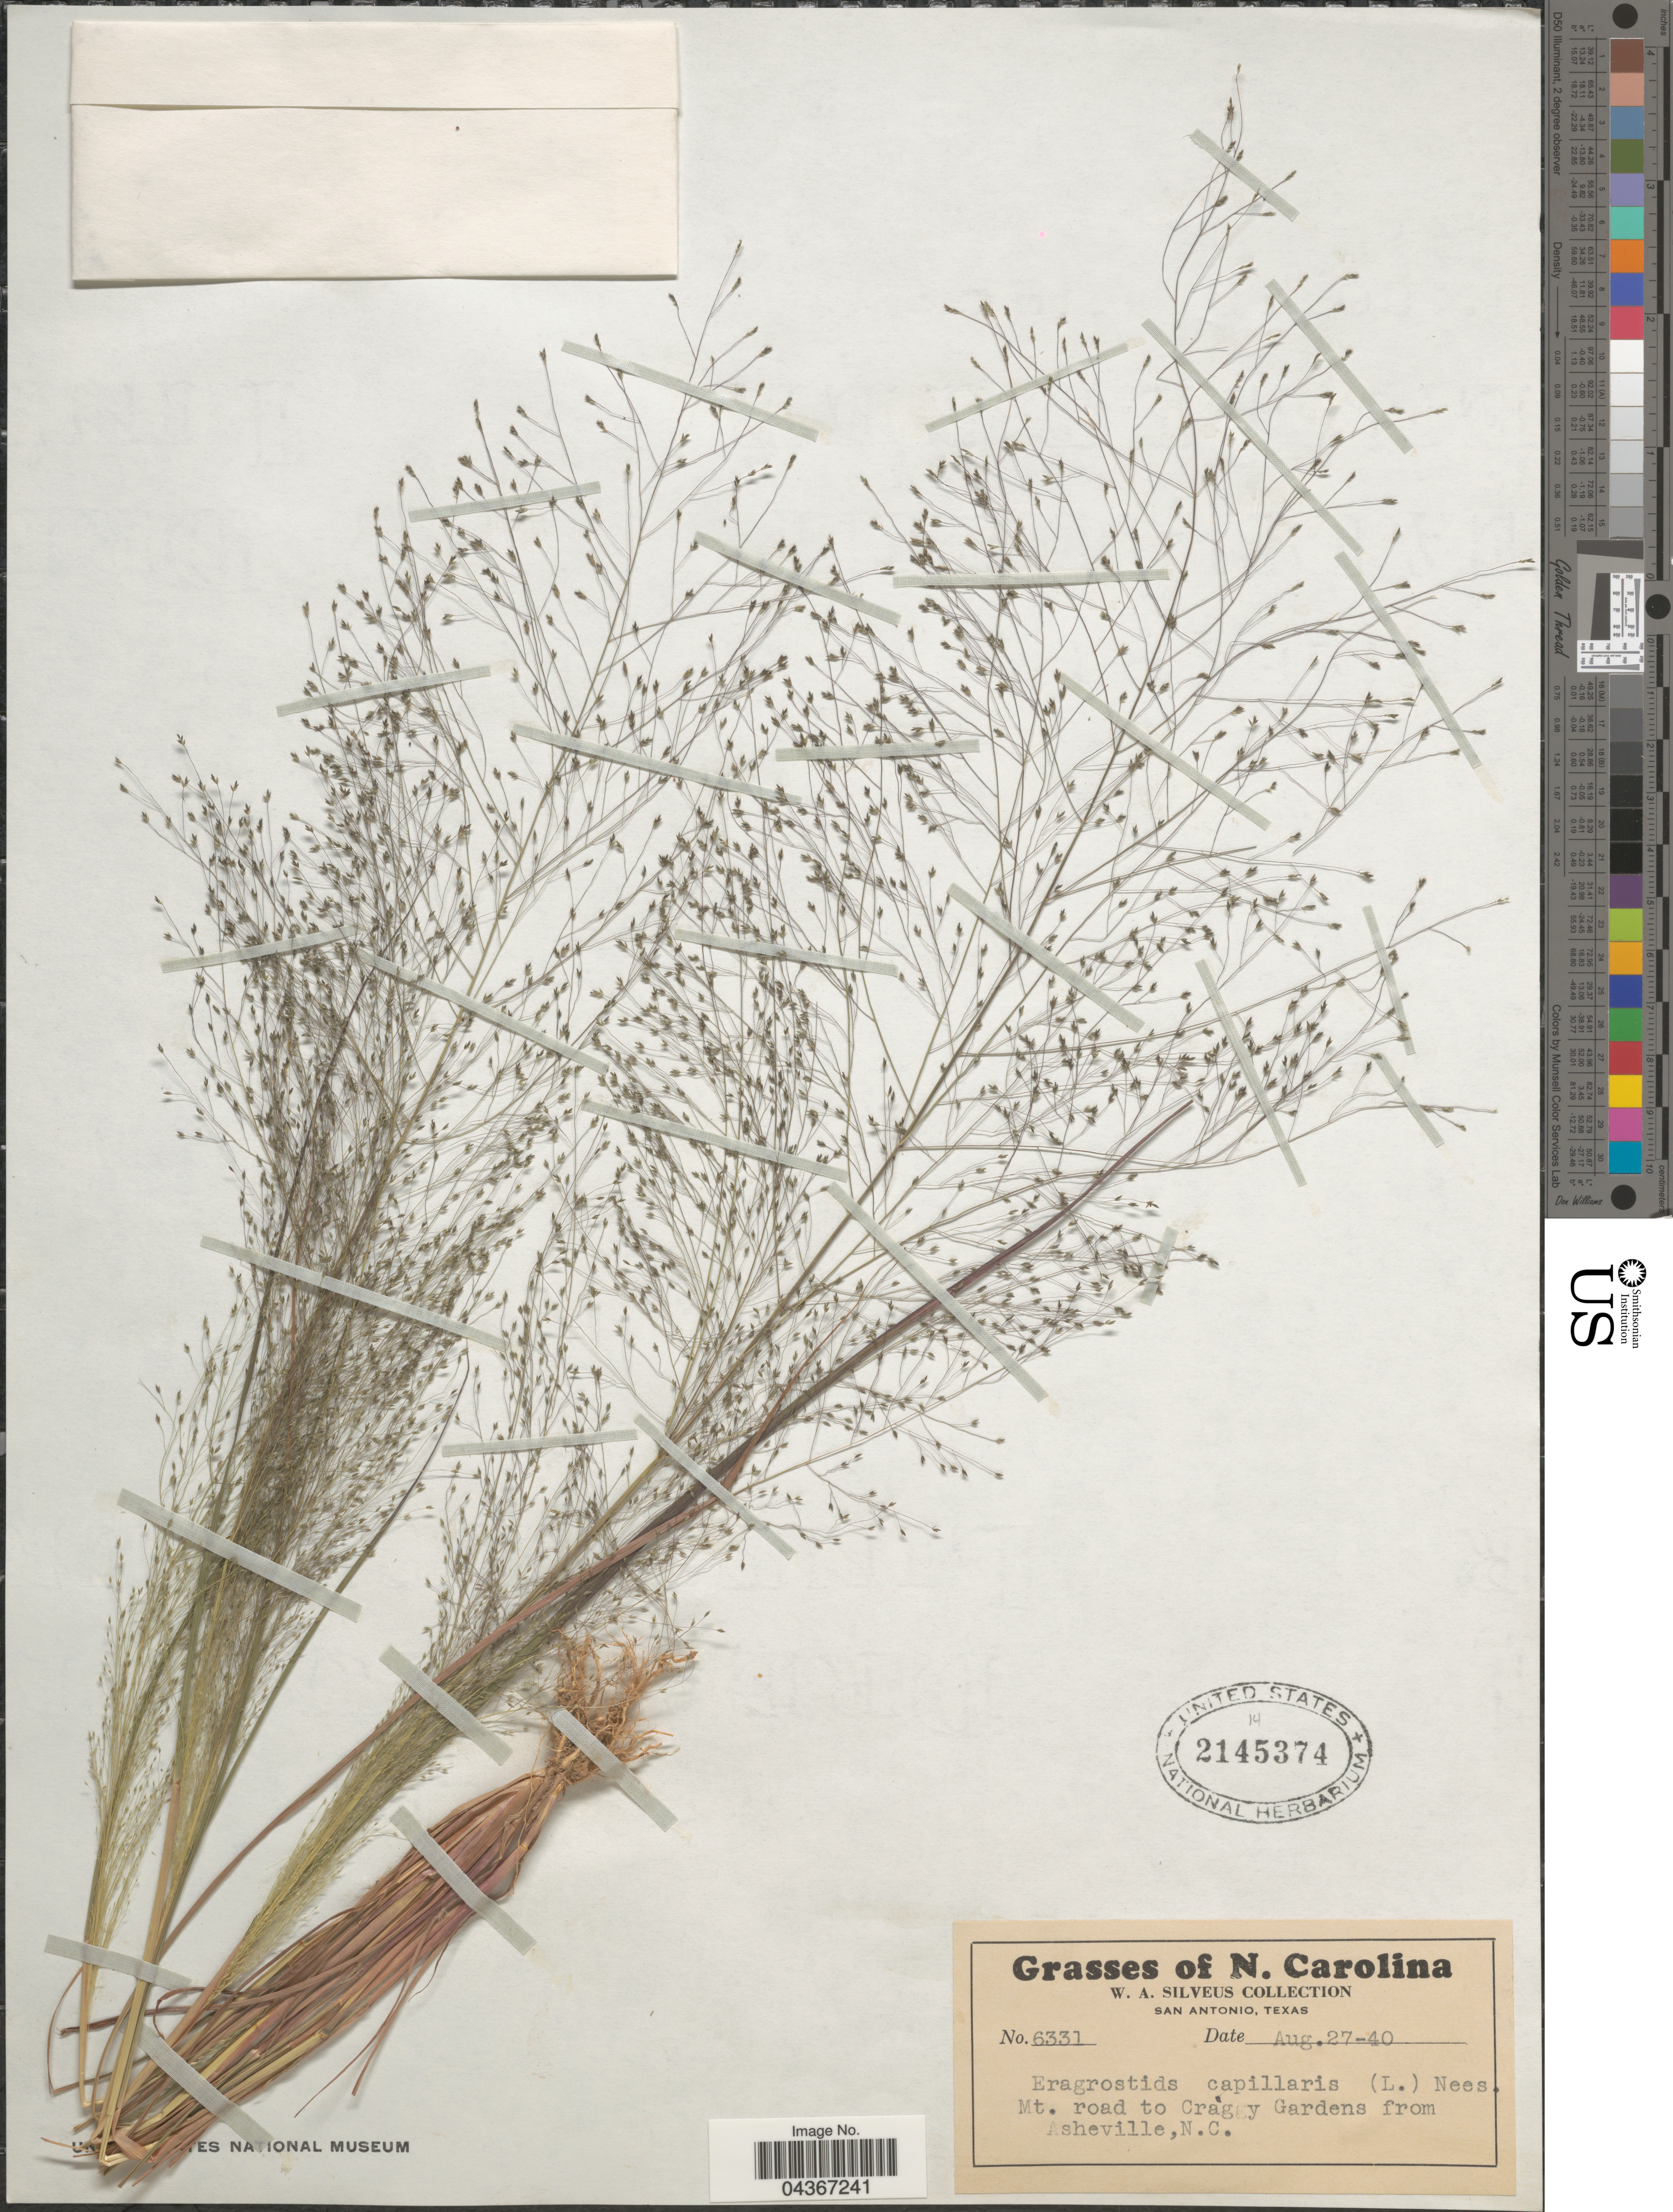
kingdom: Plantae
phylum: Tracheophyta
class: Liliopsida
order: Poales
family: Poaceae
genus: Eragrostis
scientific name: Eragrostis capillaris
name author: (L.) Nees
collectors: W. Silveus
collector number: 6331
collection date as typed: Transcribed d/m/y: 27/8/40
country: United States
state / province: North Carolina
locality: Mt. road to Craggy Gardens from Asheville.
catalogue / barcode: US 2145374